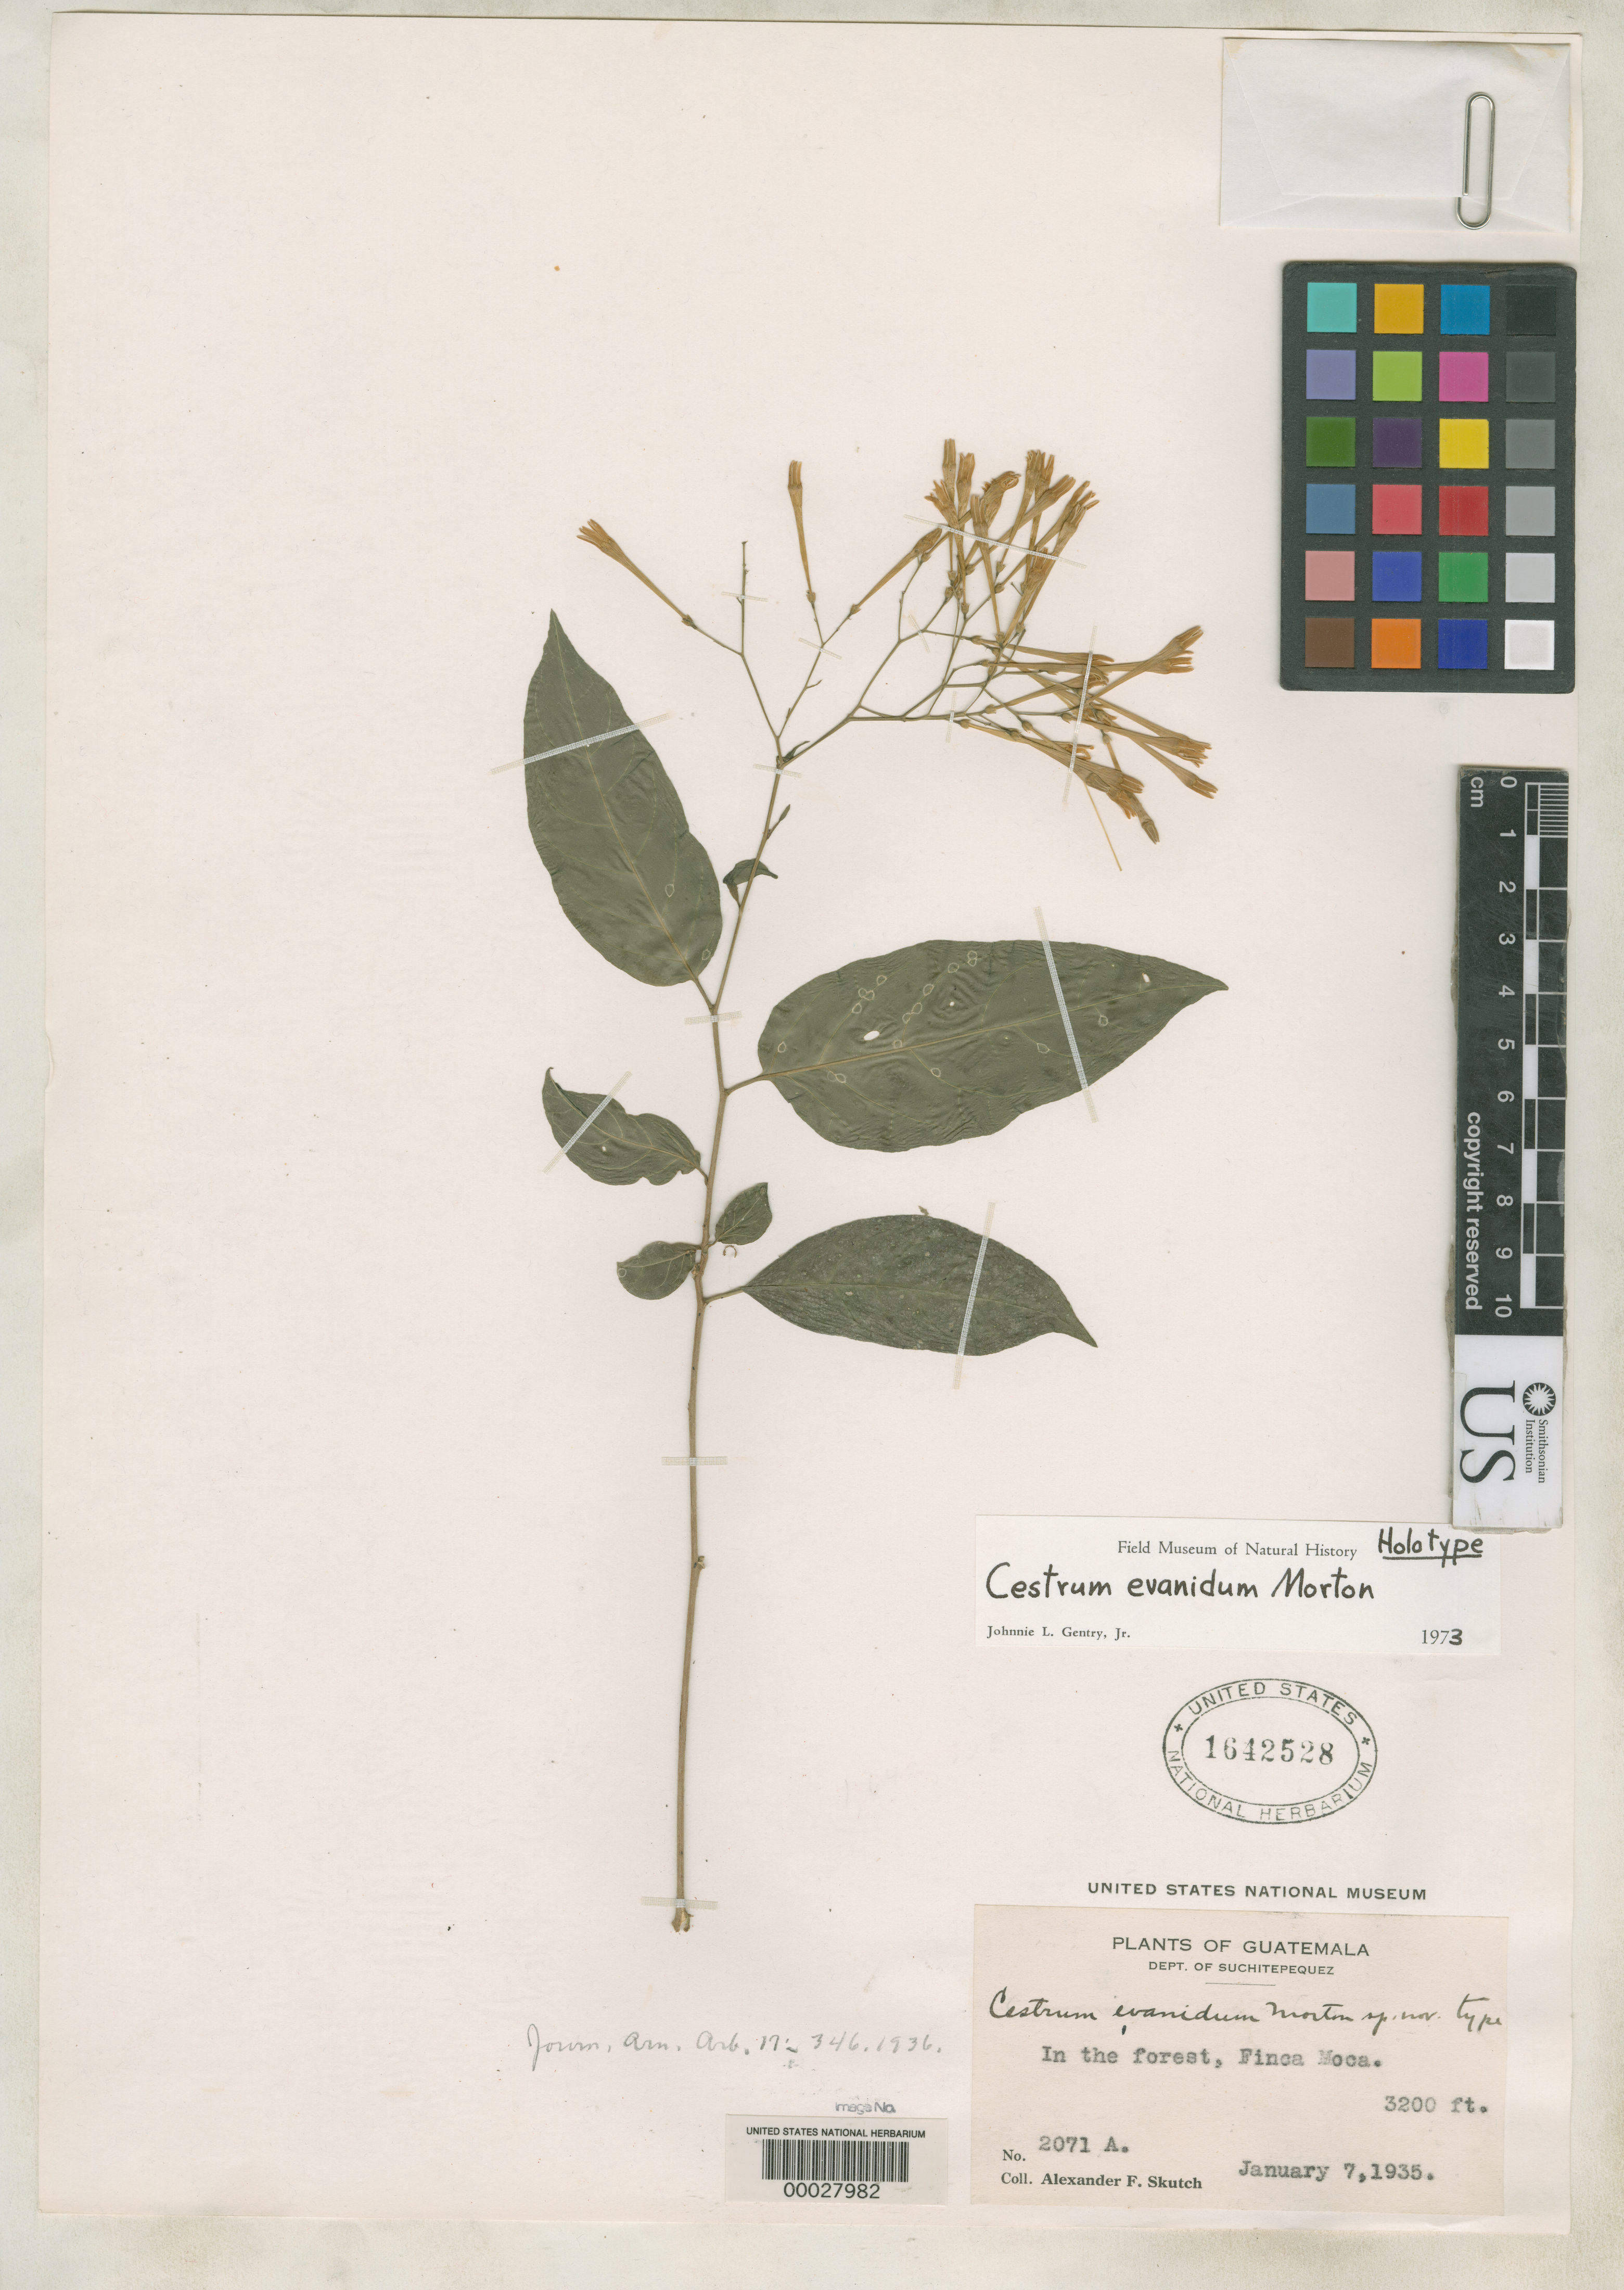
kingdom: Plantae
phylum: Tracheophyta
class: Magnoliopsida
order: Solanales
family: Solanaceae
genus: Cestrum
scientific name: Cestrum evanidum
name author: C.V. Morton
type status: Holotype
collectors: A. F. Skutch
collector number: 2011 a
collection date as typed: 07 Jan 1935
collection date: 1935-01-07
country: Guatemala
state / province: Suchitepéquez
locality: Finca Moca.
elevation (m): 960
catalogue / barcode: US 1642528